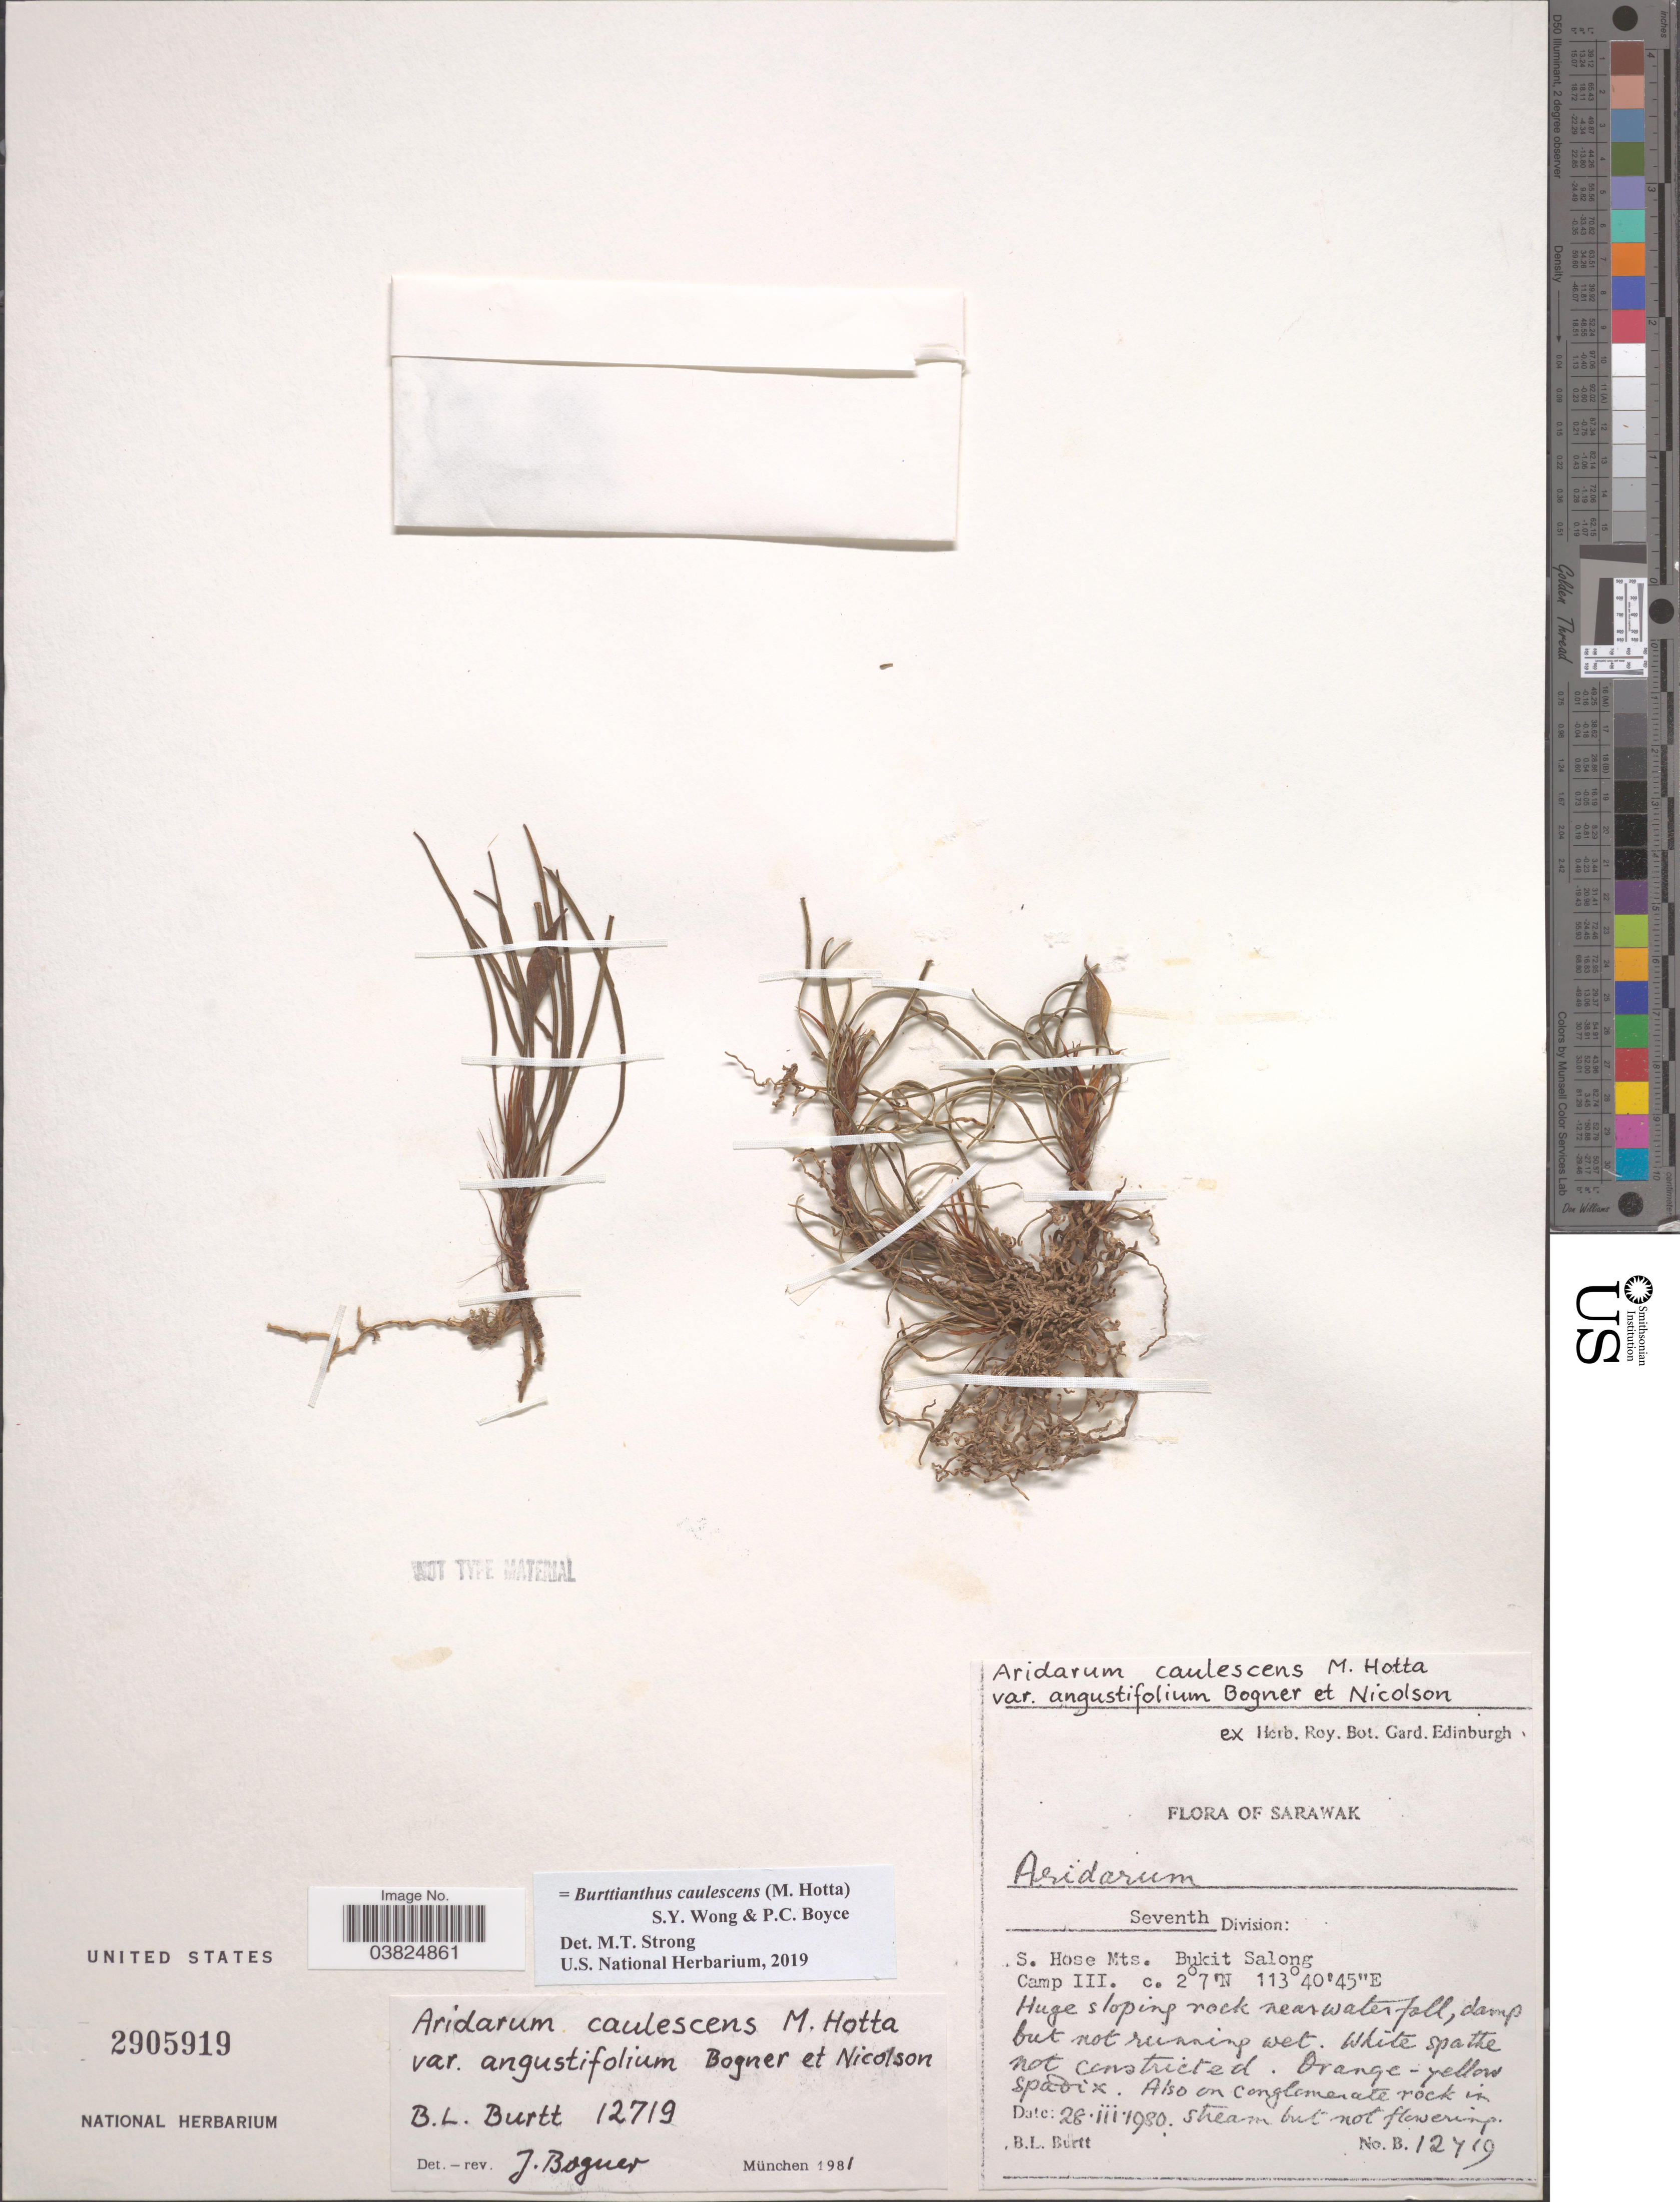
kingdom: Plantae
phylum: Tracheophyta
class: Liliopsida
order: Alismatales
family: Araceae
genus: Burttianthus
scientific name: Burttianthus caulescens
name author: (M. Hotta) S.Y. Wong & P.C. Boyce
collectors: B. L. Burtt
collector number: B12419*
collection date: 1980-03-28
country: Malaysia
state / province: Sarawak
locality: Seventh Division: S. Hose Mts. Bukit Salong. Camp III.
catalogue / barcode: US 2905919